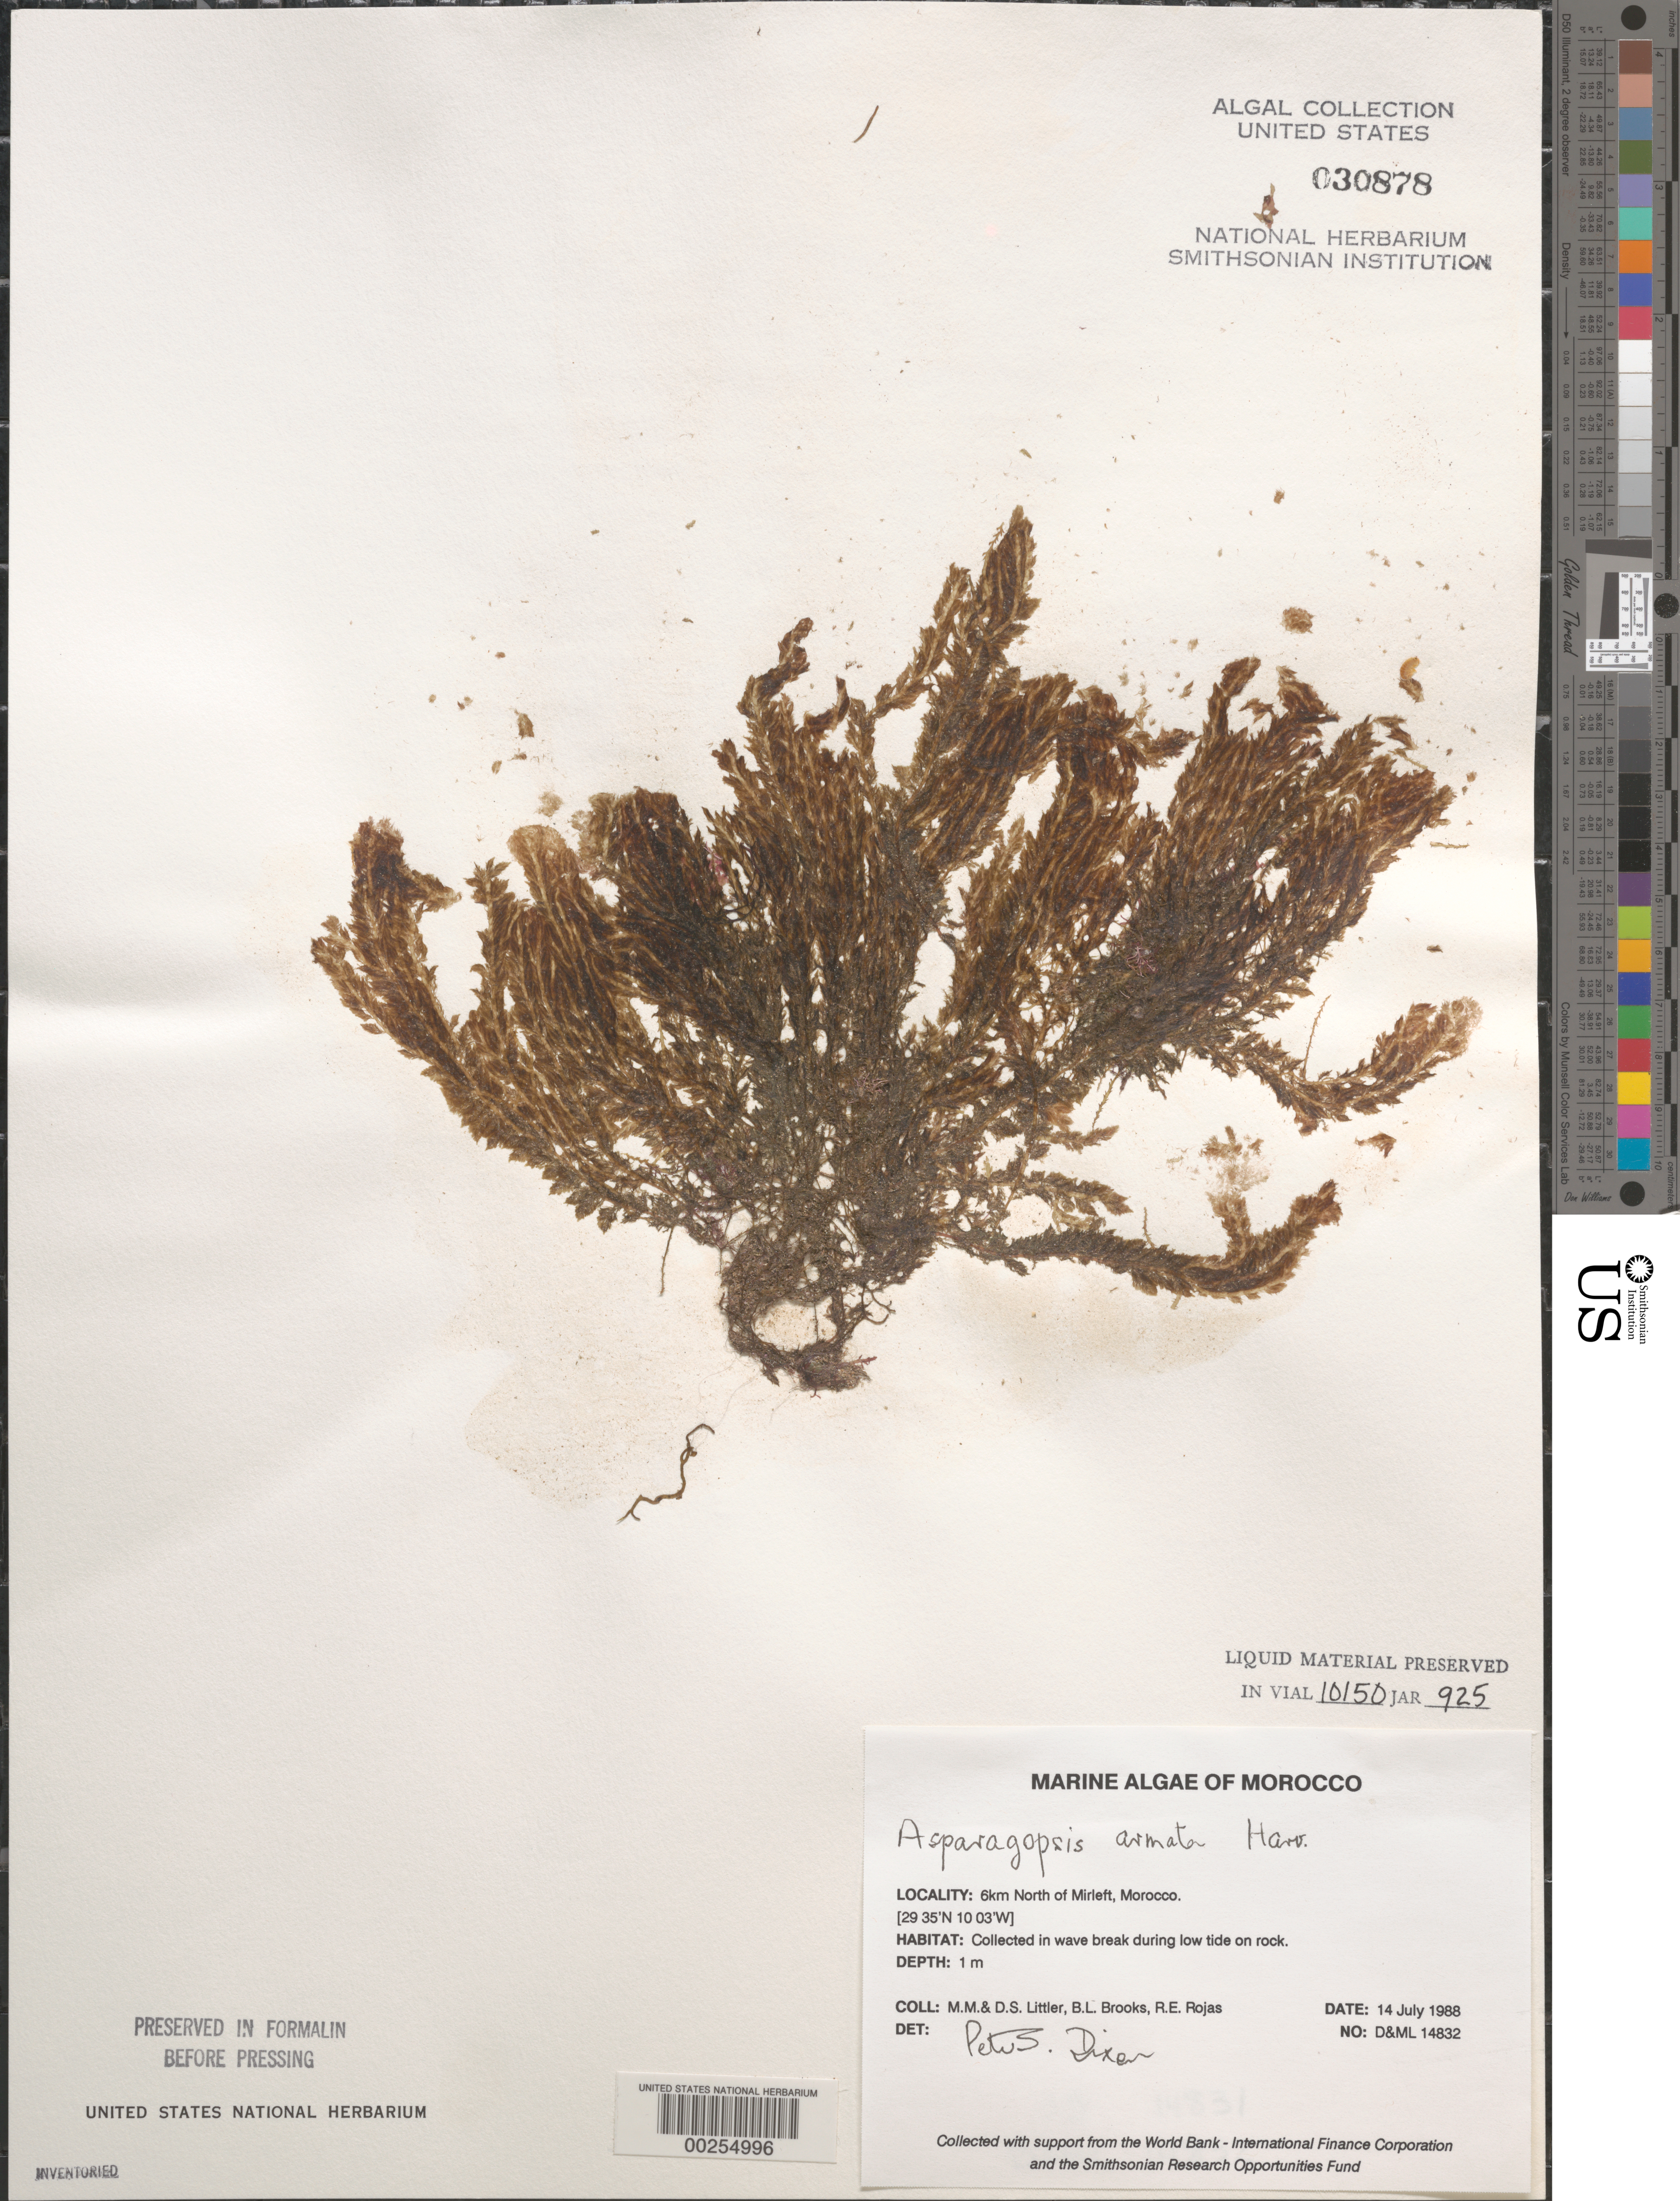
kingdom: Plantae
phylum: Rhodophyta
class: Florideophyceae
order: Bonnemaisoniales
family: Bonnemaisoniaceae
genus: Asparagopsis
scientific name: Asparagopsis armata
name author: Harv.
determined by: Dixon, P. S.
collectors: M. M. Littler, D. S. Littler, B. Brooks & R. Rojas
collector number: D&ML 14832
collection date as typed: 14 Jul 1988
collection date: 1988-07-14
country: Morocco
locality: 6 km north of Mirleft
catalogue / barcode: US 30878